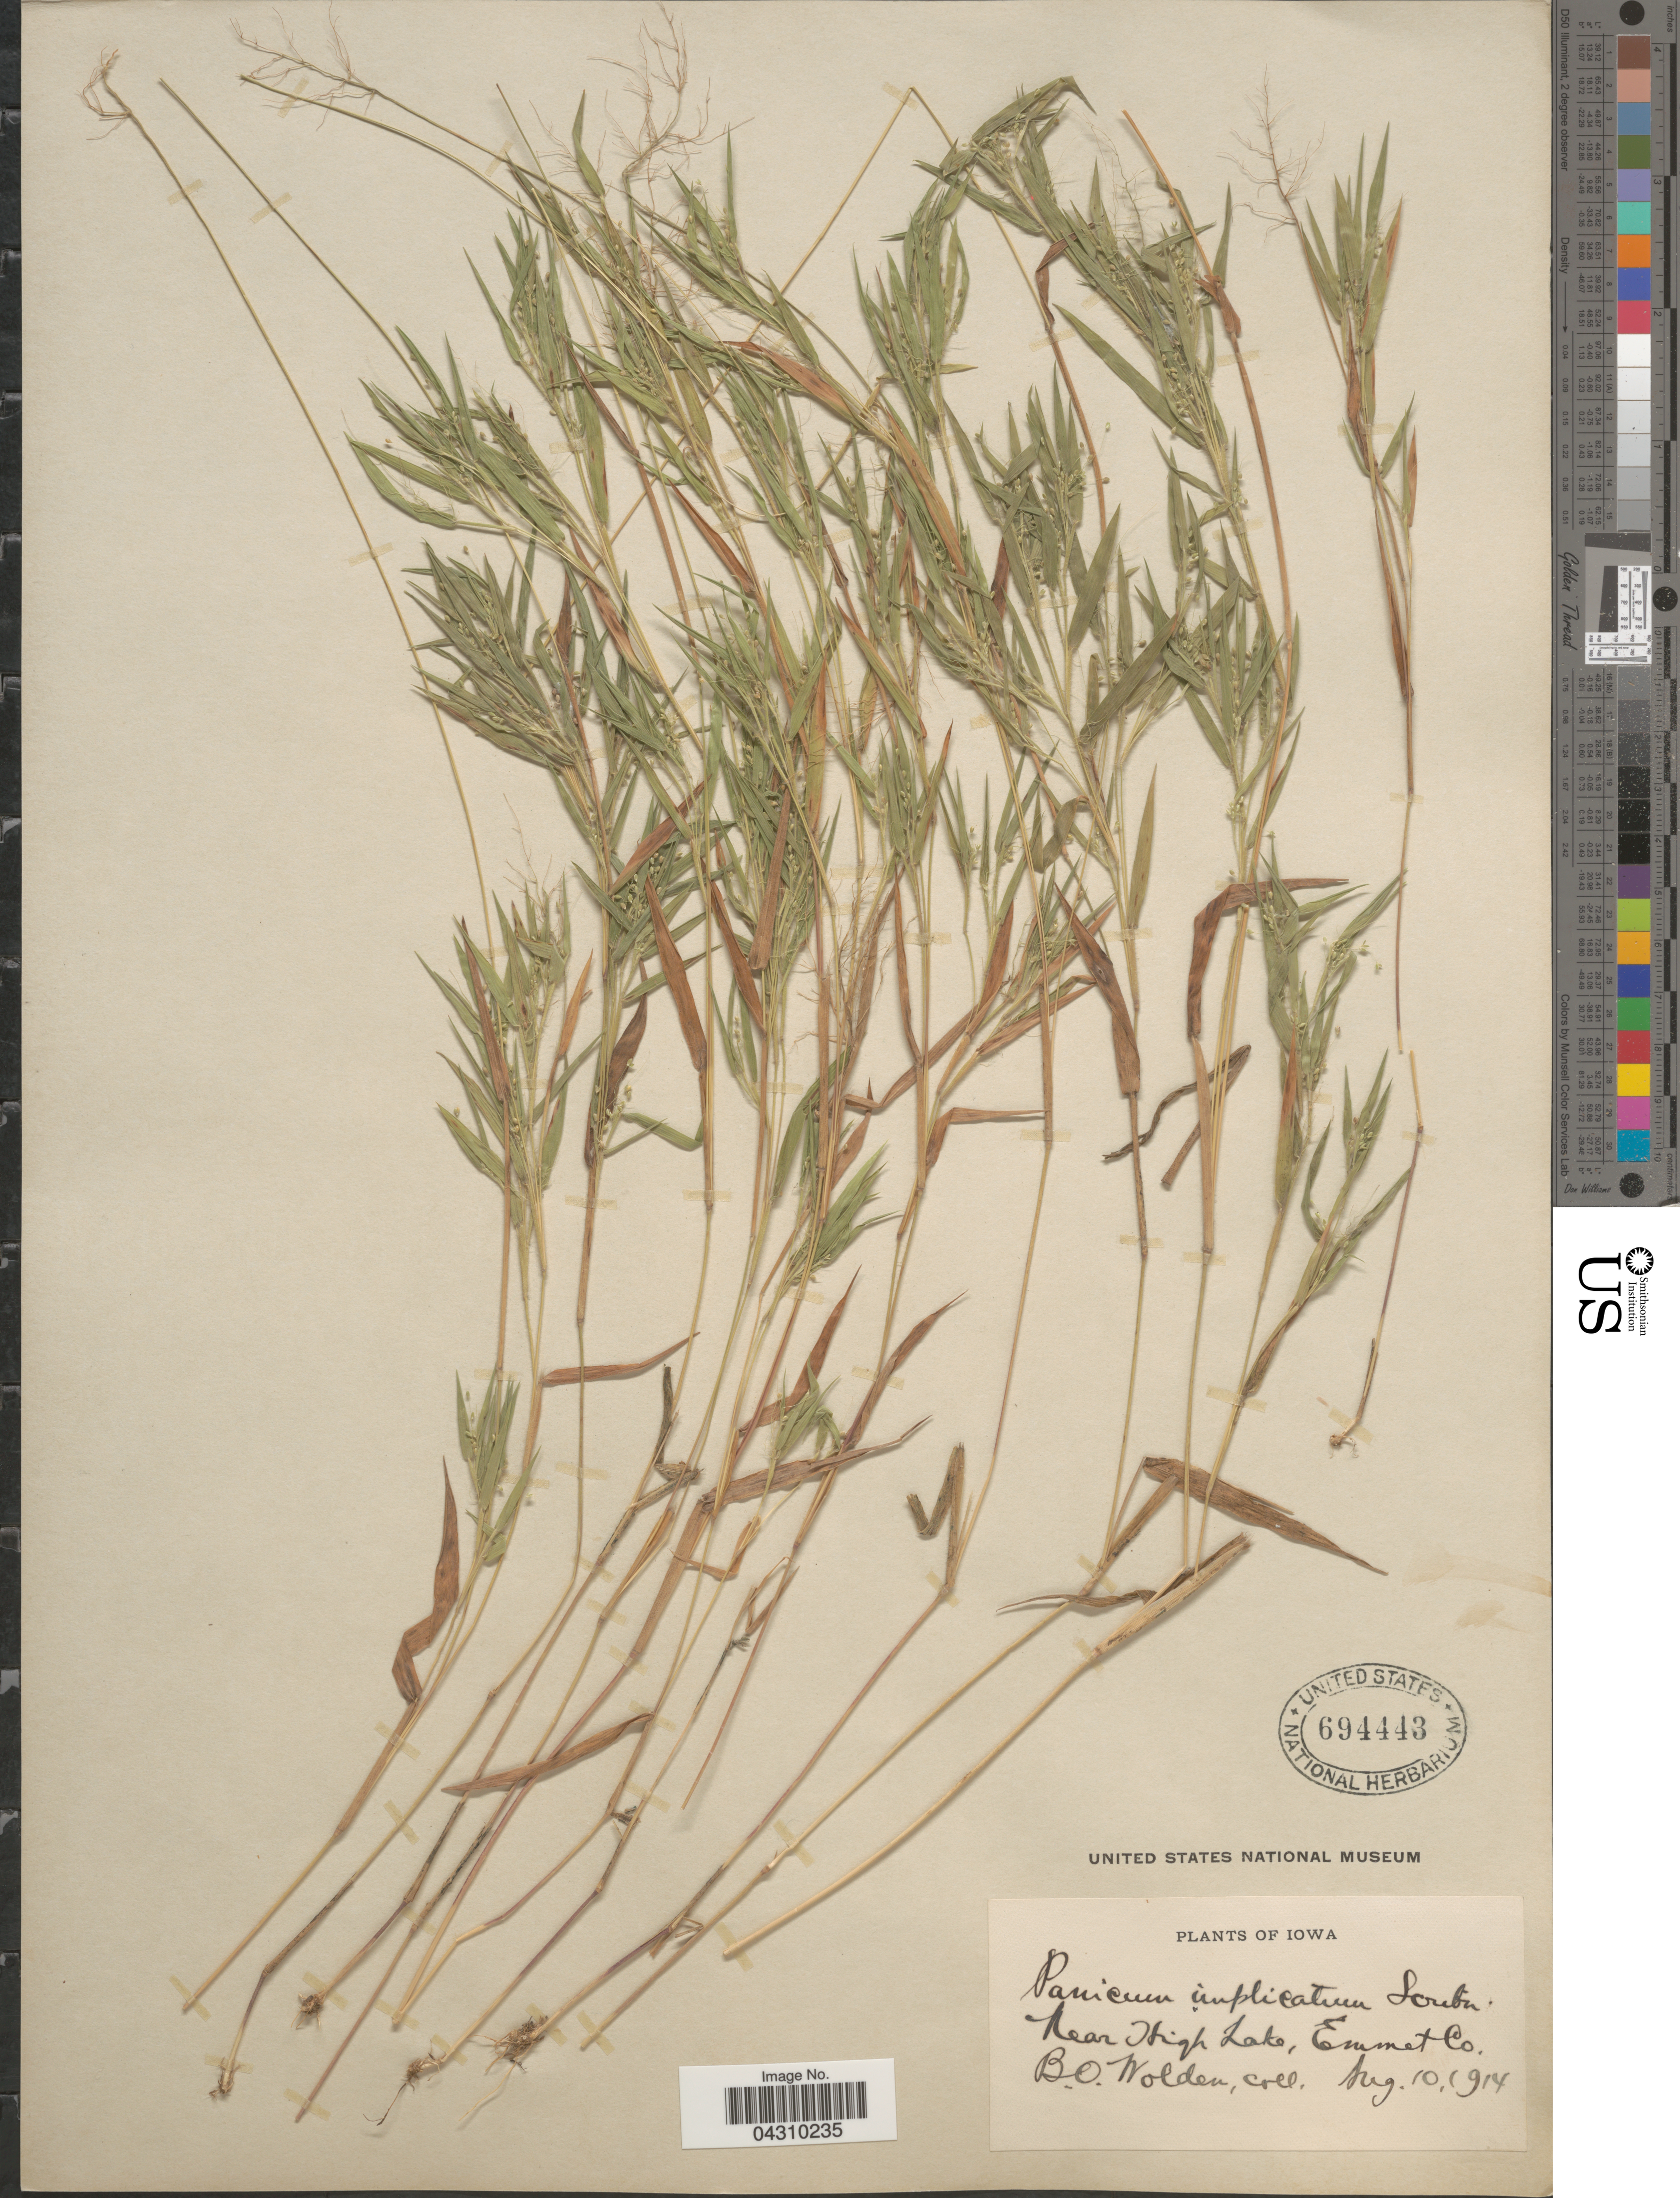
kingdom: Plantae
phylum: Tracheophyta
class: Liliopsida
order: Poales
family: Poaceae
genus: Dichanthelium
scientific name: Dichanthelium acuminatum var. acuminatum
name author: (Sw.) Gould & C.A. Clark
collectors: B. Wolden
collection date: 1914-08-10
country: United States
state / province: Iowa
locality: Near High Lake, Emmet Co.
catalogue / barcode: US 694443